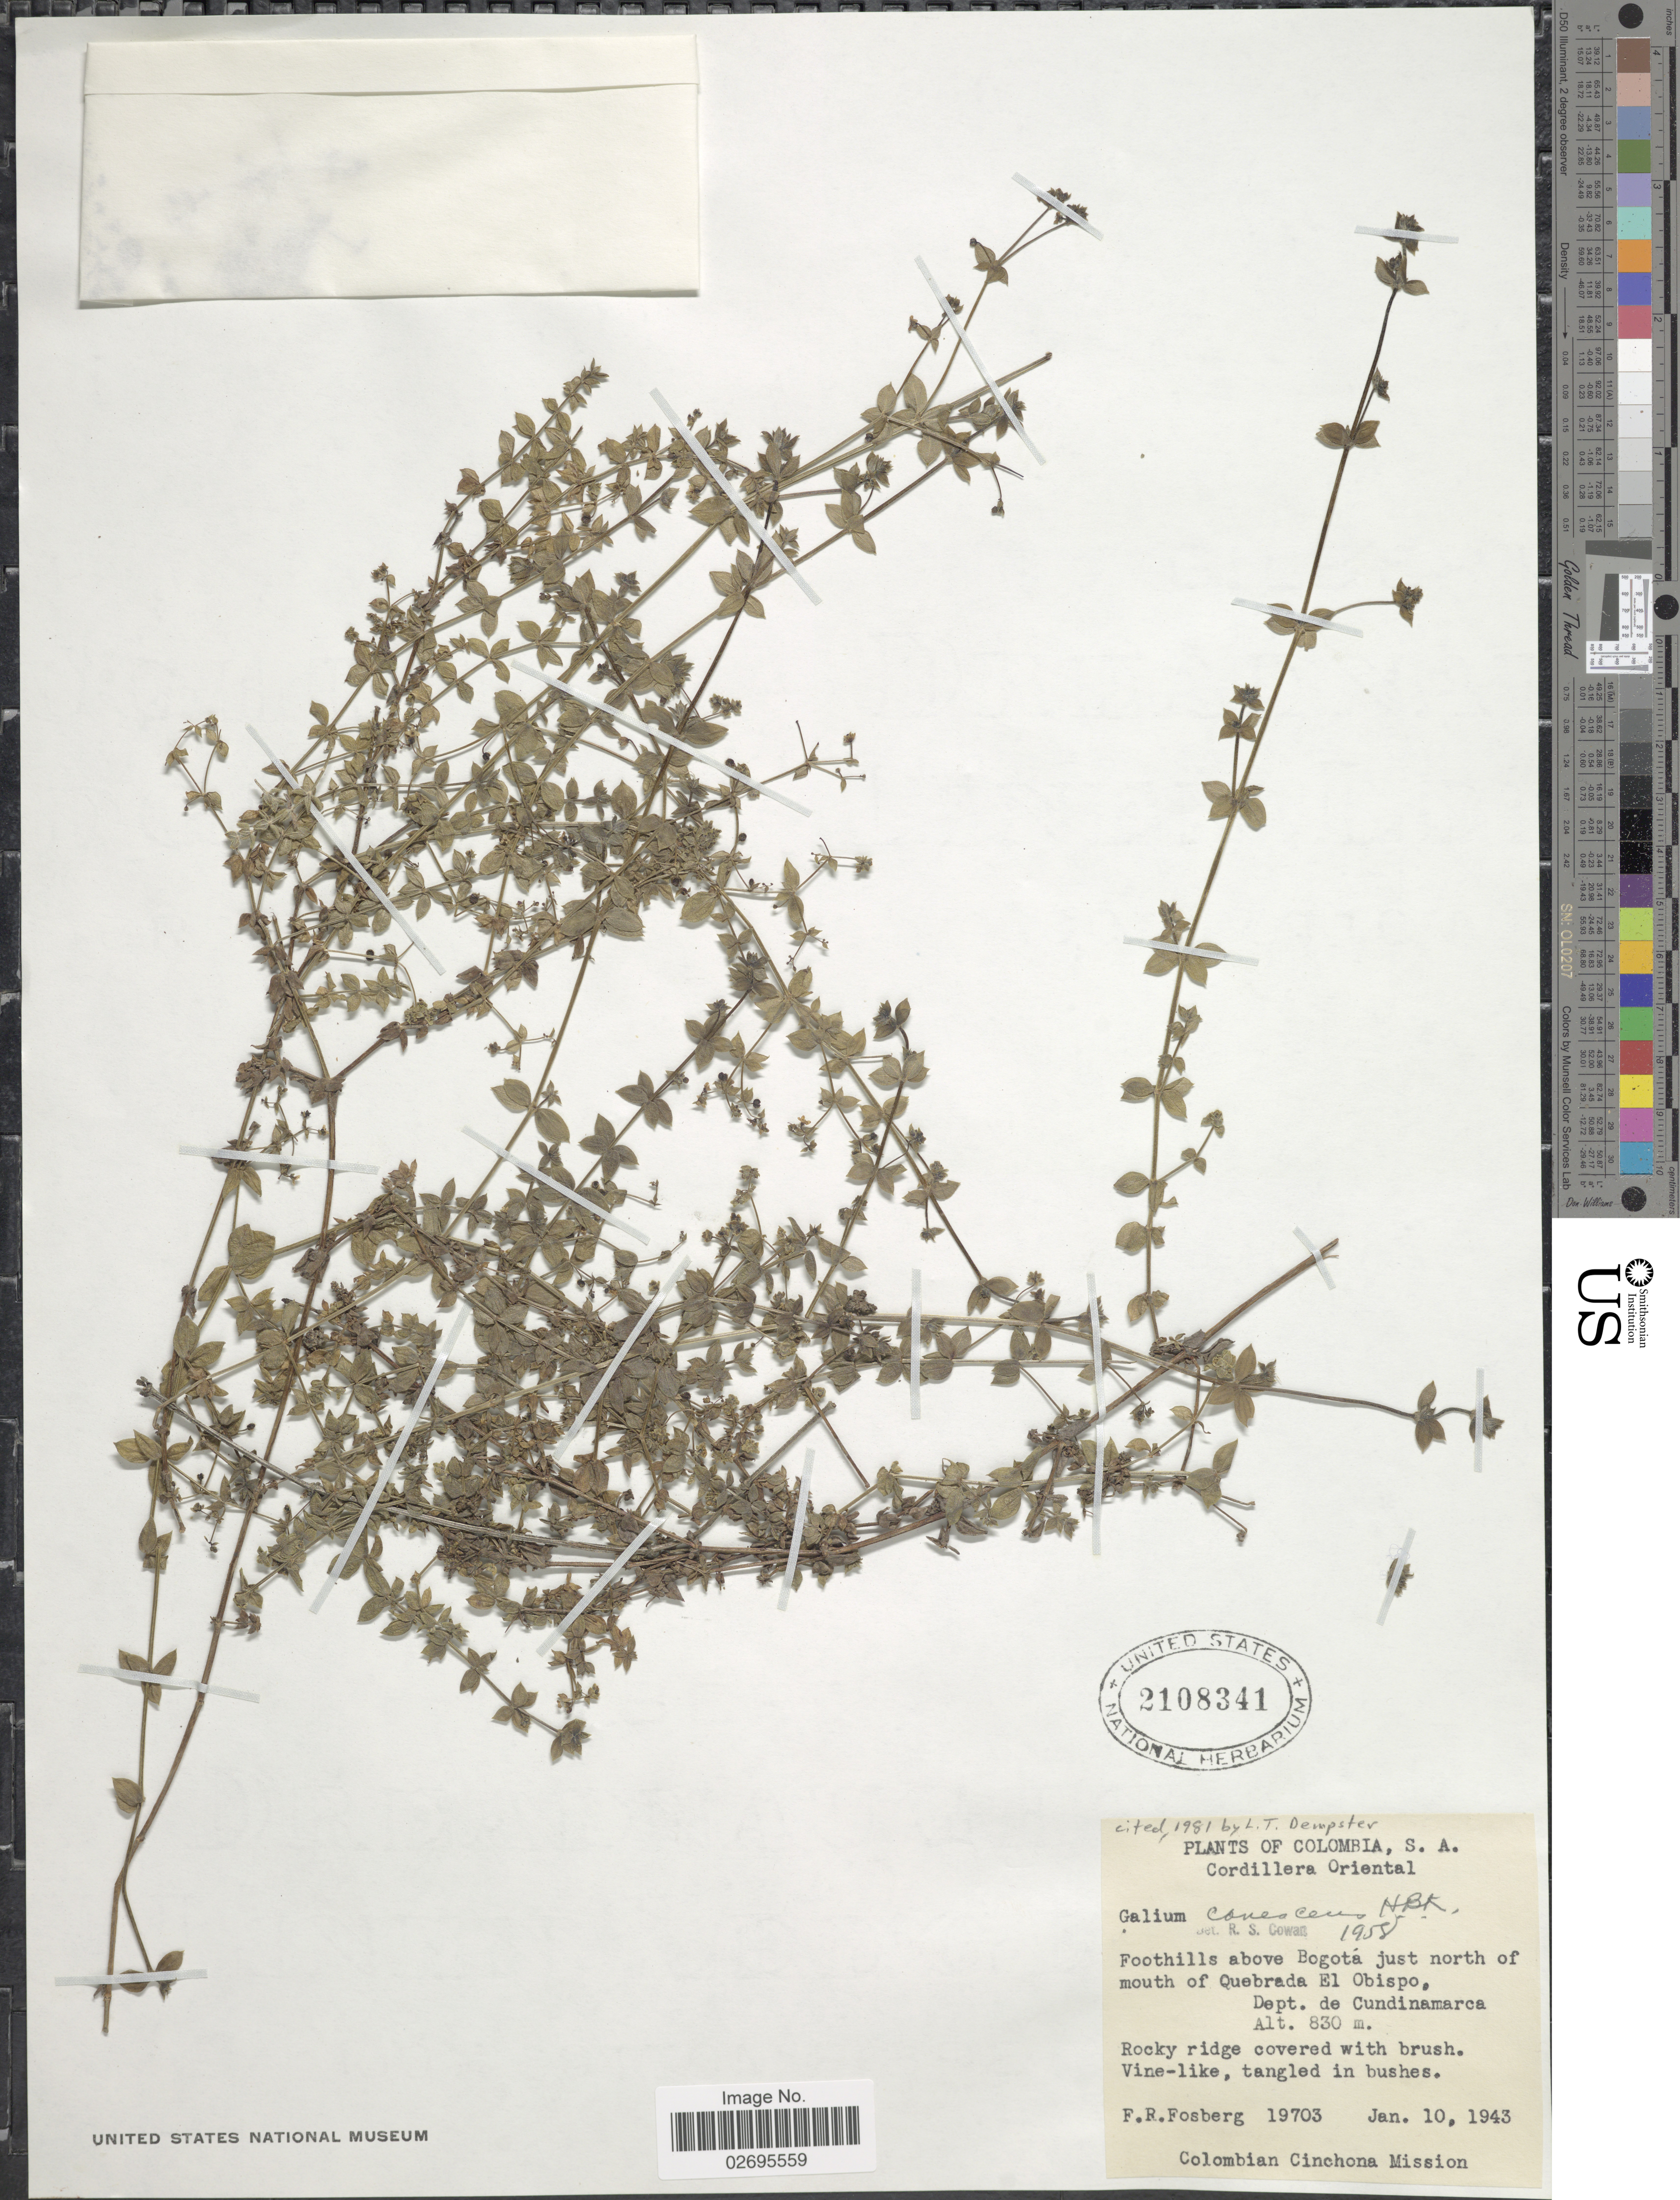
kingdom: Plantae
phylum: Tracheophyta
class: Magnoliopsida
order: Gentianales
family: Rubiaceae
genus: Galium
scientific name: Galium canescens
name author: Kunth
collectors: F. R. Fosberg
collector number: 19703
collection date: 1943-01-10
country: Colombia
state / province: Cundinamarca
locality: Cordillera Oriental, Foothills above Bogotá just north of mouth of Quebrada El Obispo, Dept. de Cundinamarca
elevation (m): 830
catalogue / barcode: US 2108341